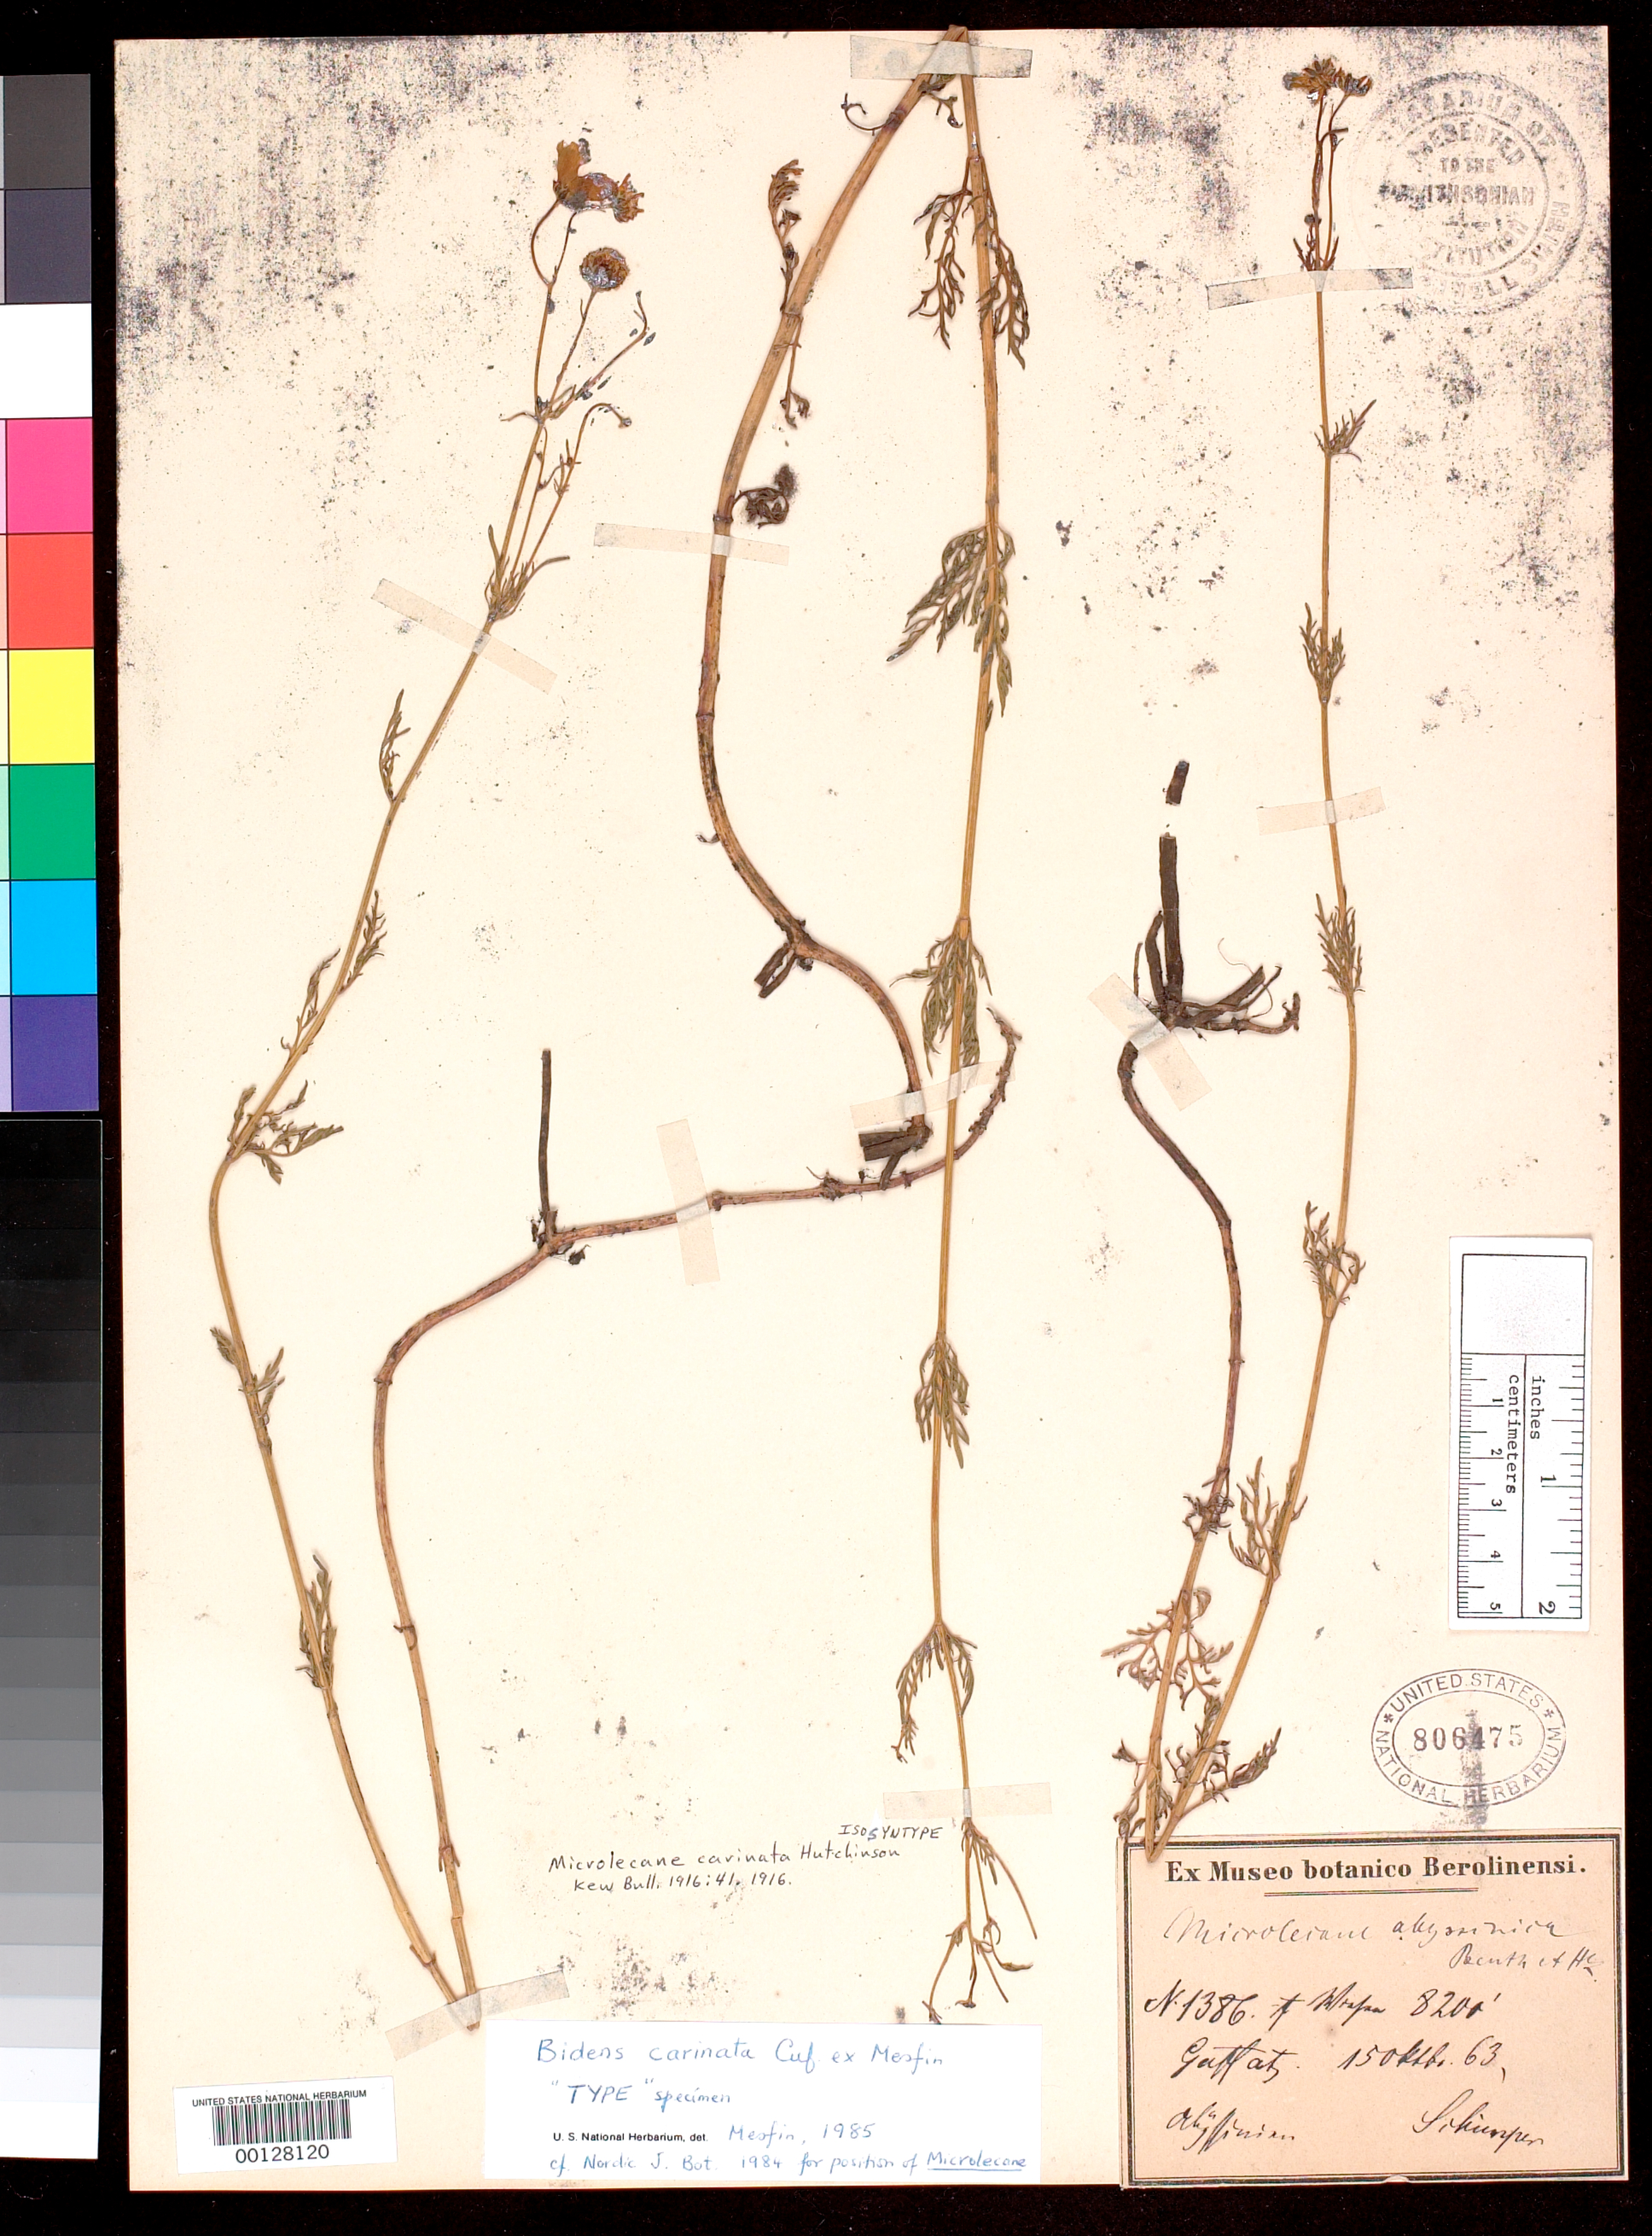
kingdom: Plantae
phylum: Tracheophyta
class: Magnoliopsida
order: Asterales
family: Asteraceae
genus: Microlecane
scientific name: Microlecane carinata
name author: Hutch.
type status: Isosyntype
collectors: M. Schimper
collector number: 1386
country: Ethiopia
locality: Near Gaffat.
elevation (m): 2499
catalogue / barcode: US 806475